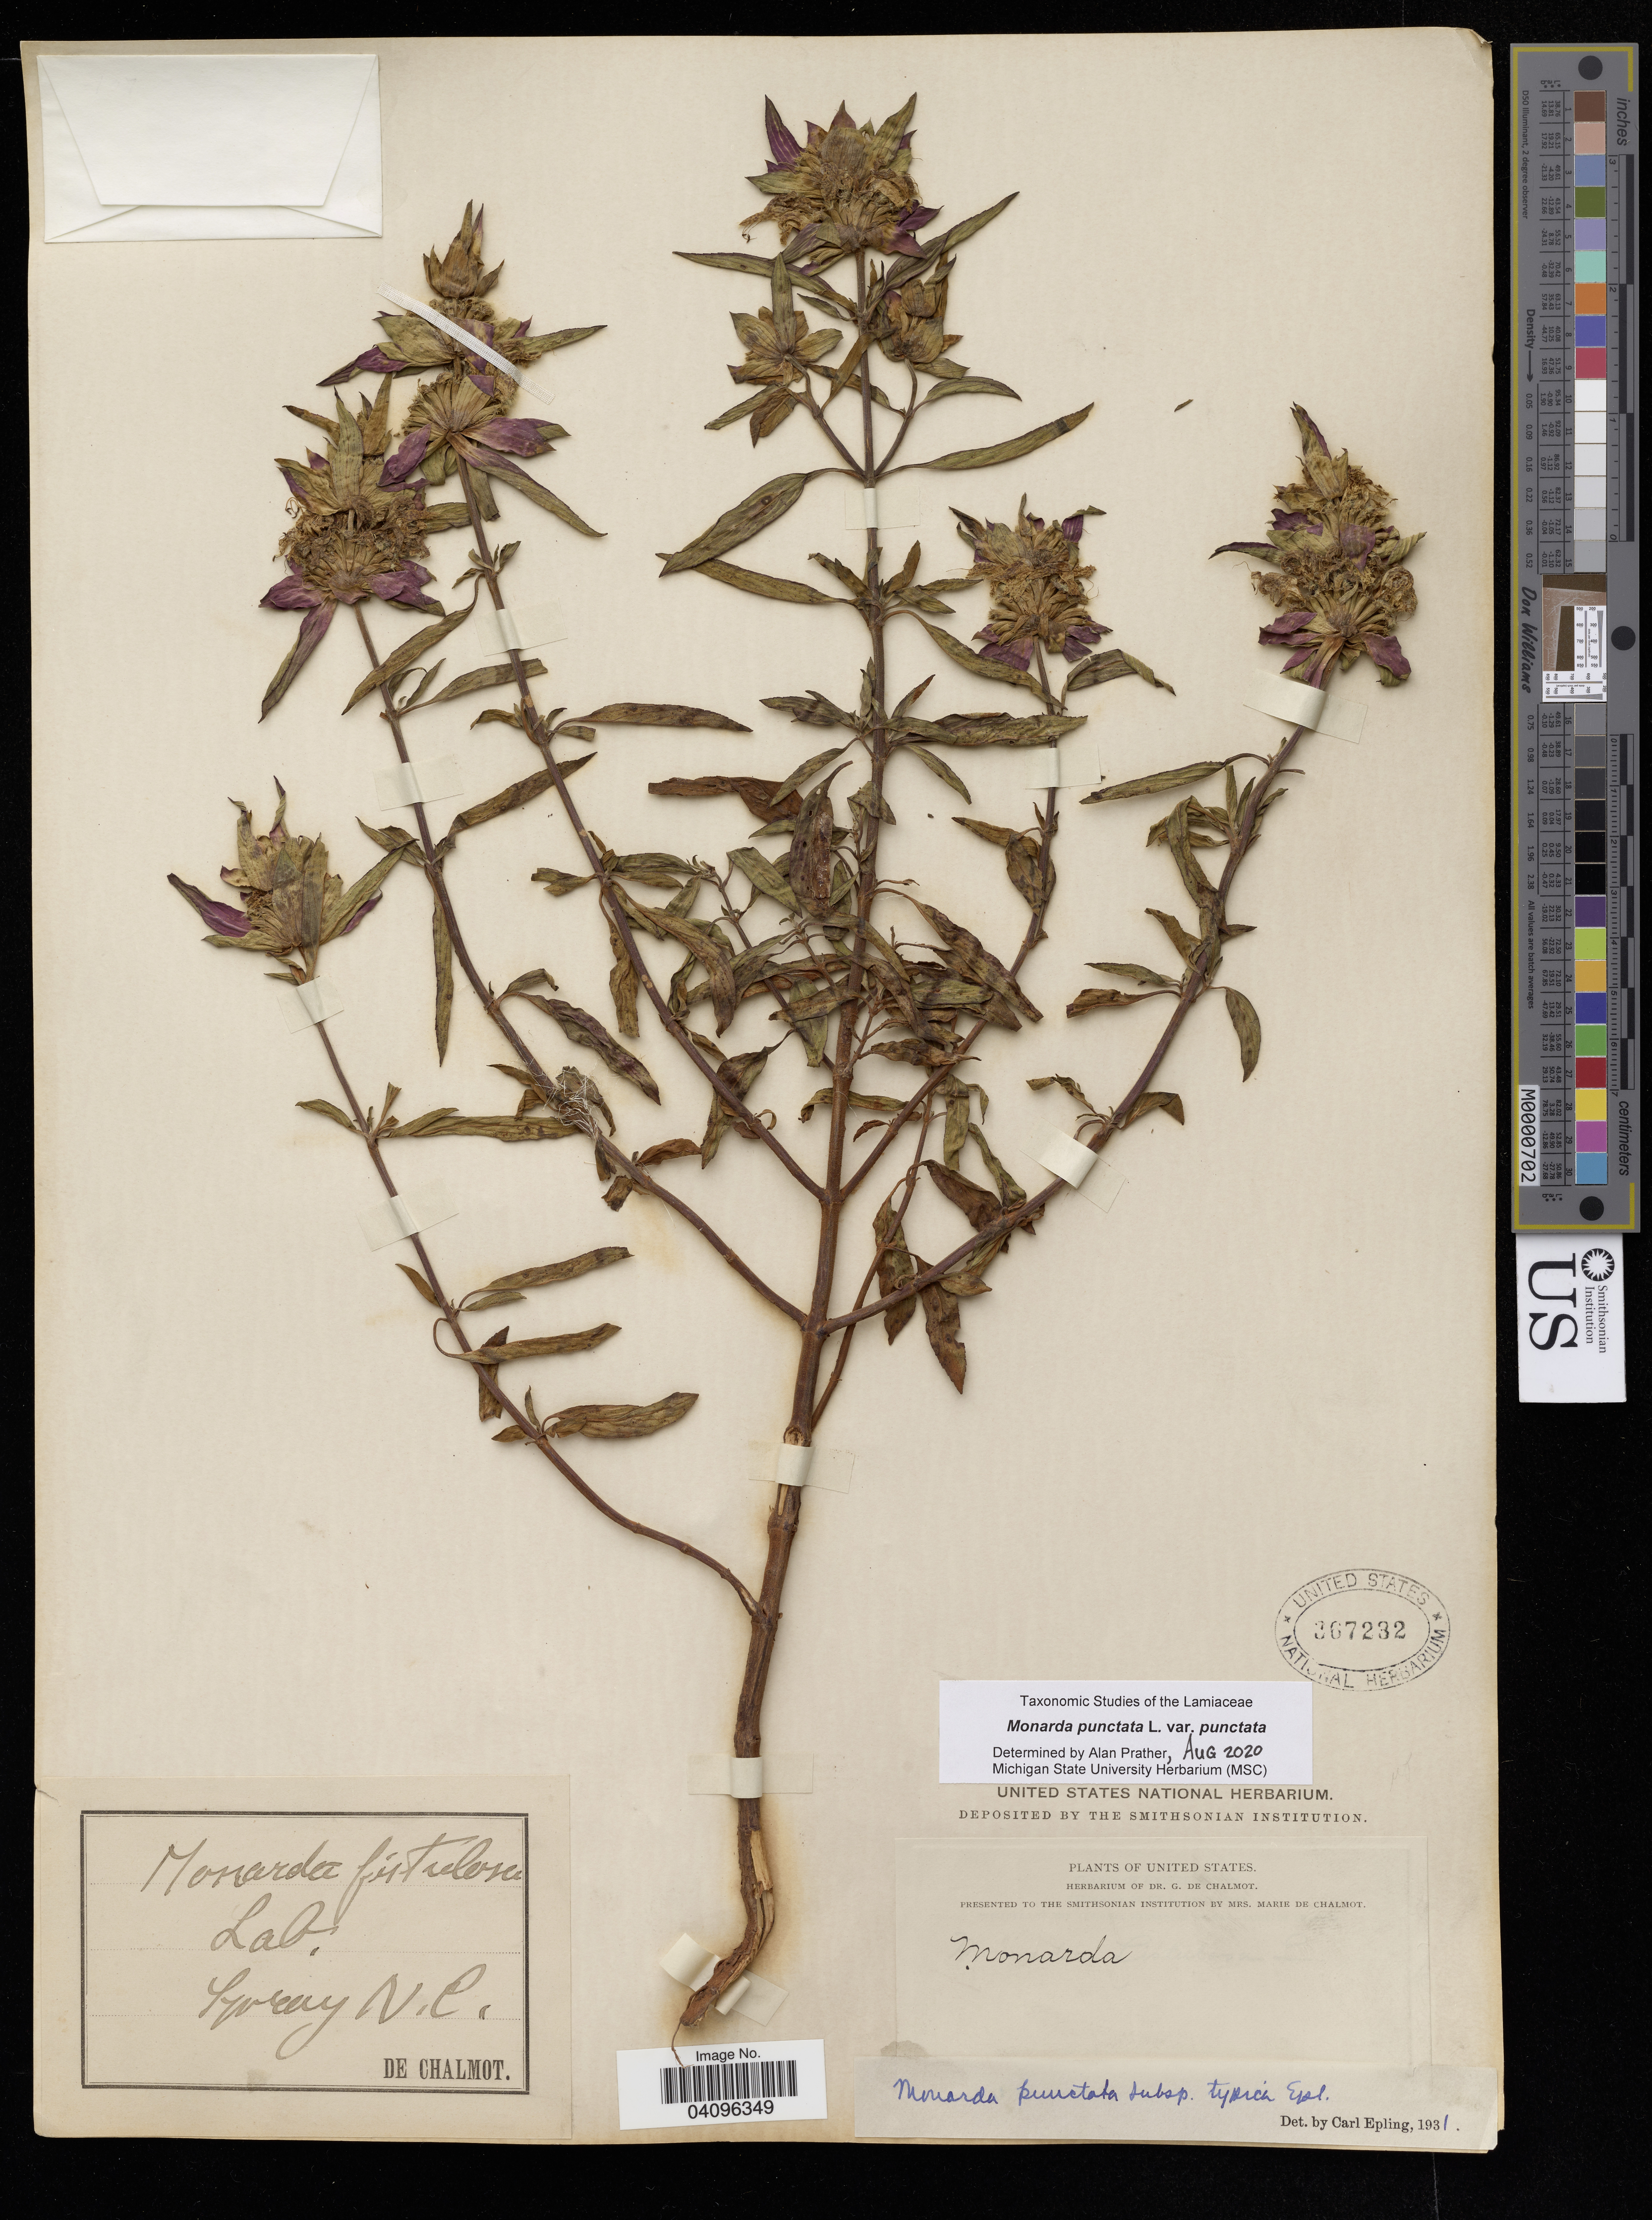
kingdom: Plantae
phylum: Tracheophyta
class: Magnoliopsida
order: Lamiales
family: Lamiaceae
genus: Monarda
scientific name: Monarda punctata var. punctata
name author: L.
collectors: ex herb. G. de Chalmot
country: United States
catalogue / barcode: US 367232